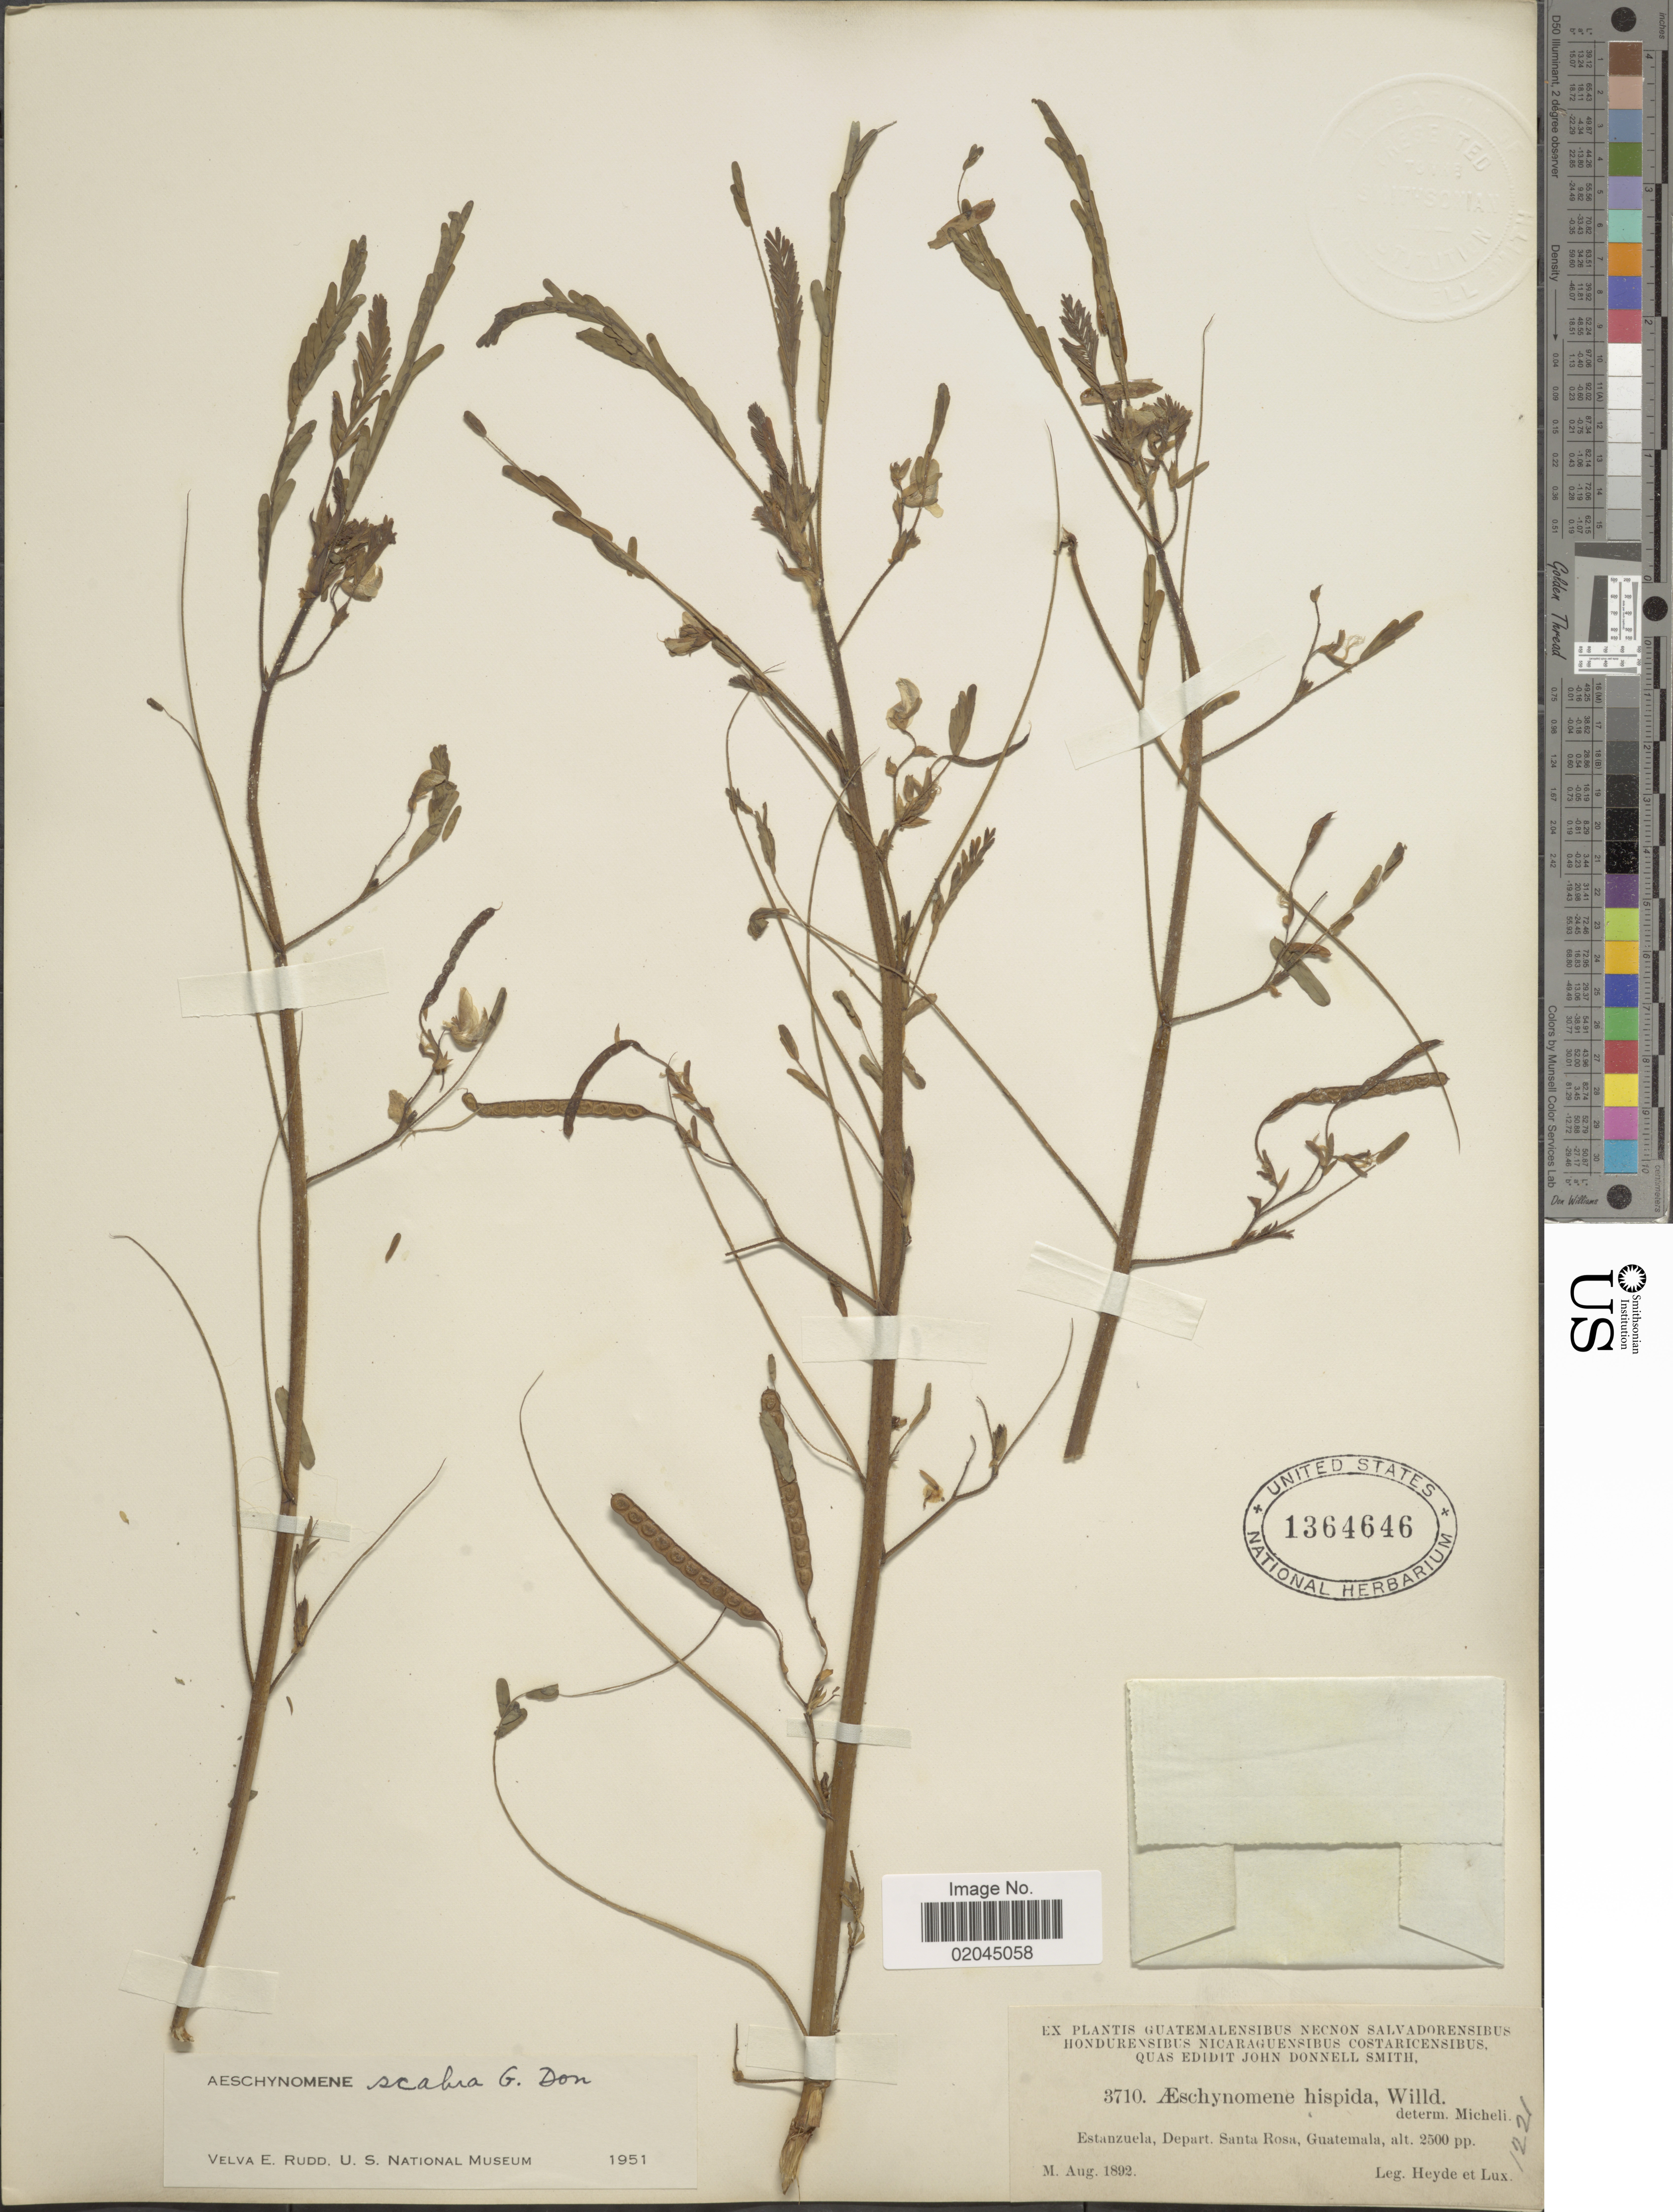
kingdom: Plantae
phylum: Tracheophyta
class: Magnoliopsida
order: Fabales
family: Fabaceae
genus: Aeschynomene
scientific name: Aeschynomene scabra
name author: G. Don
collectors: Heyde & Lux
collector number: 3710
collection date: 1892-08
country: Guatemala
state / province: Santa Rosa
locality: Estanzuela, Depart. Santa Rosa, Guatemala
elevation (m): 762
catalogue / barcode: US 1364646